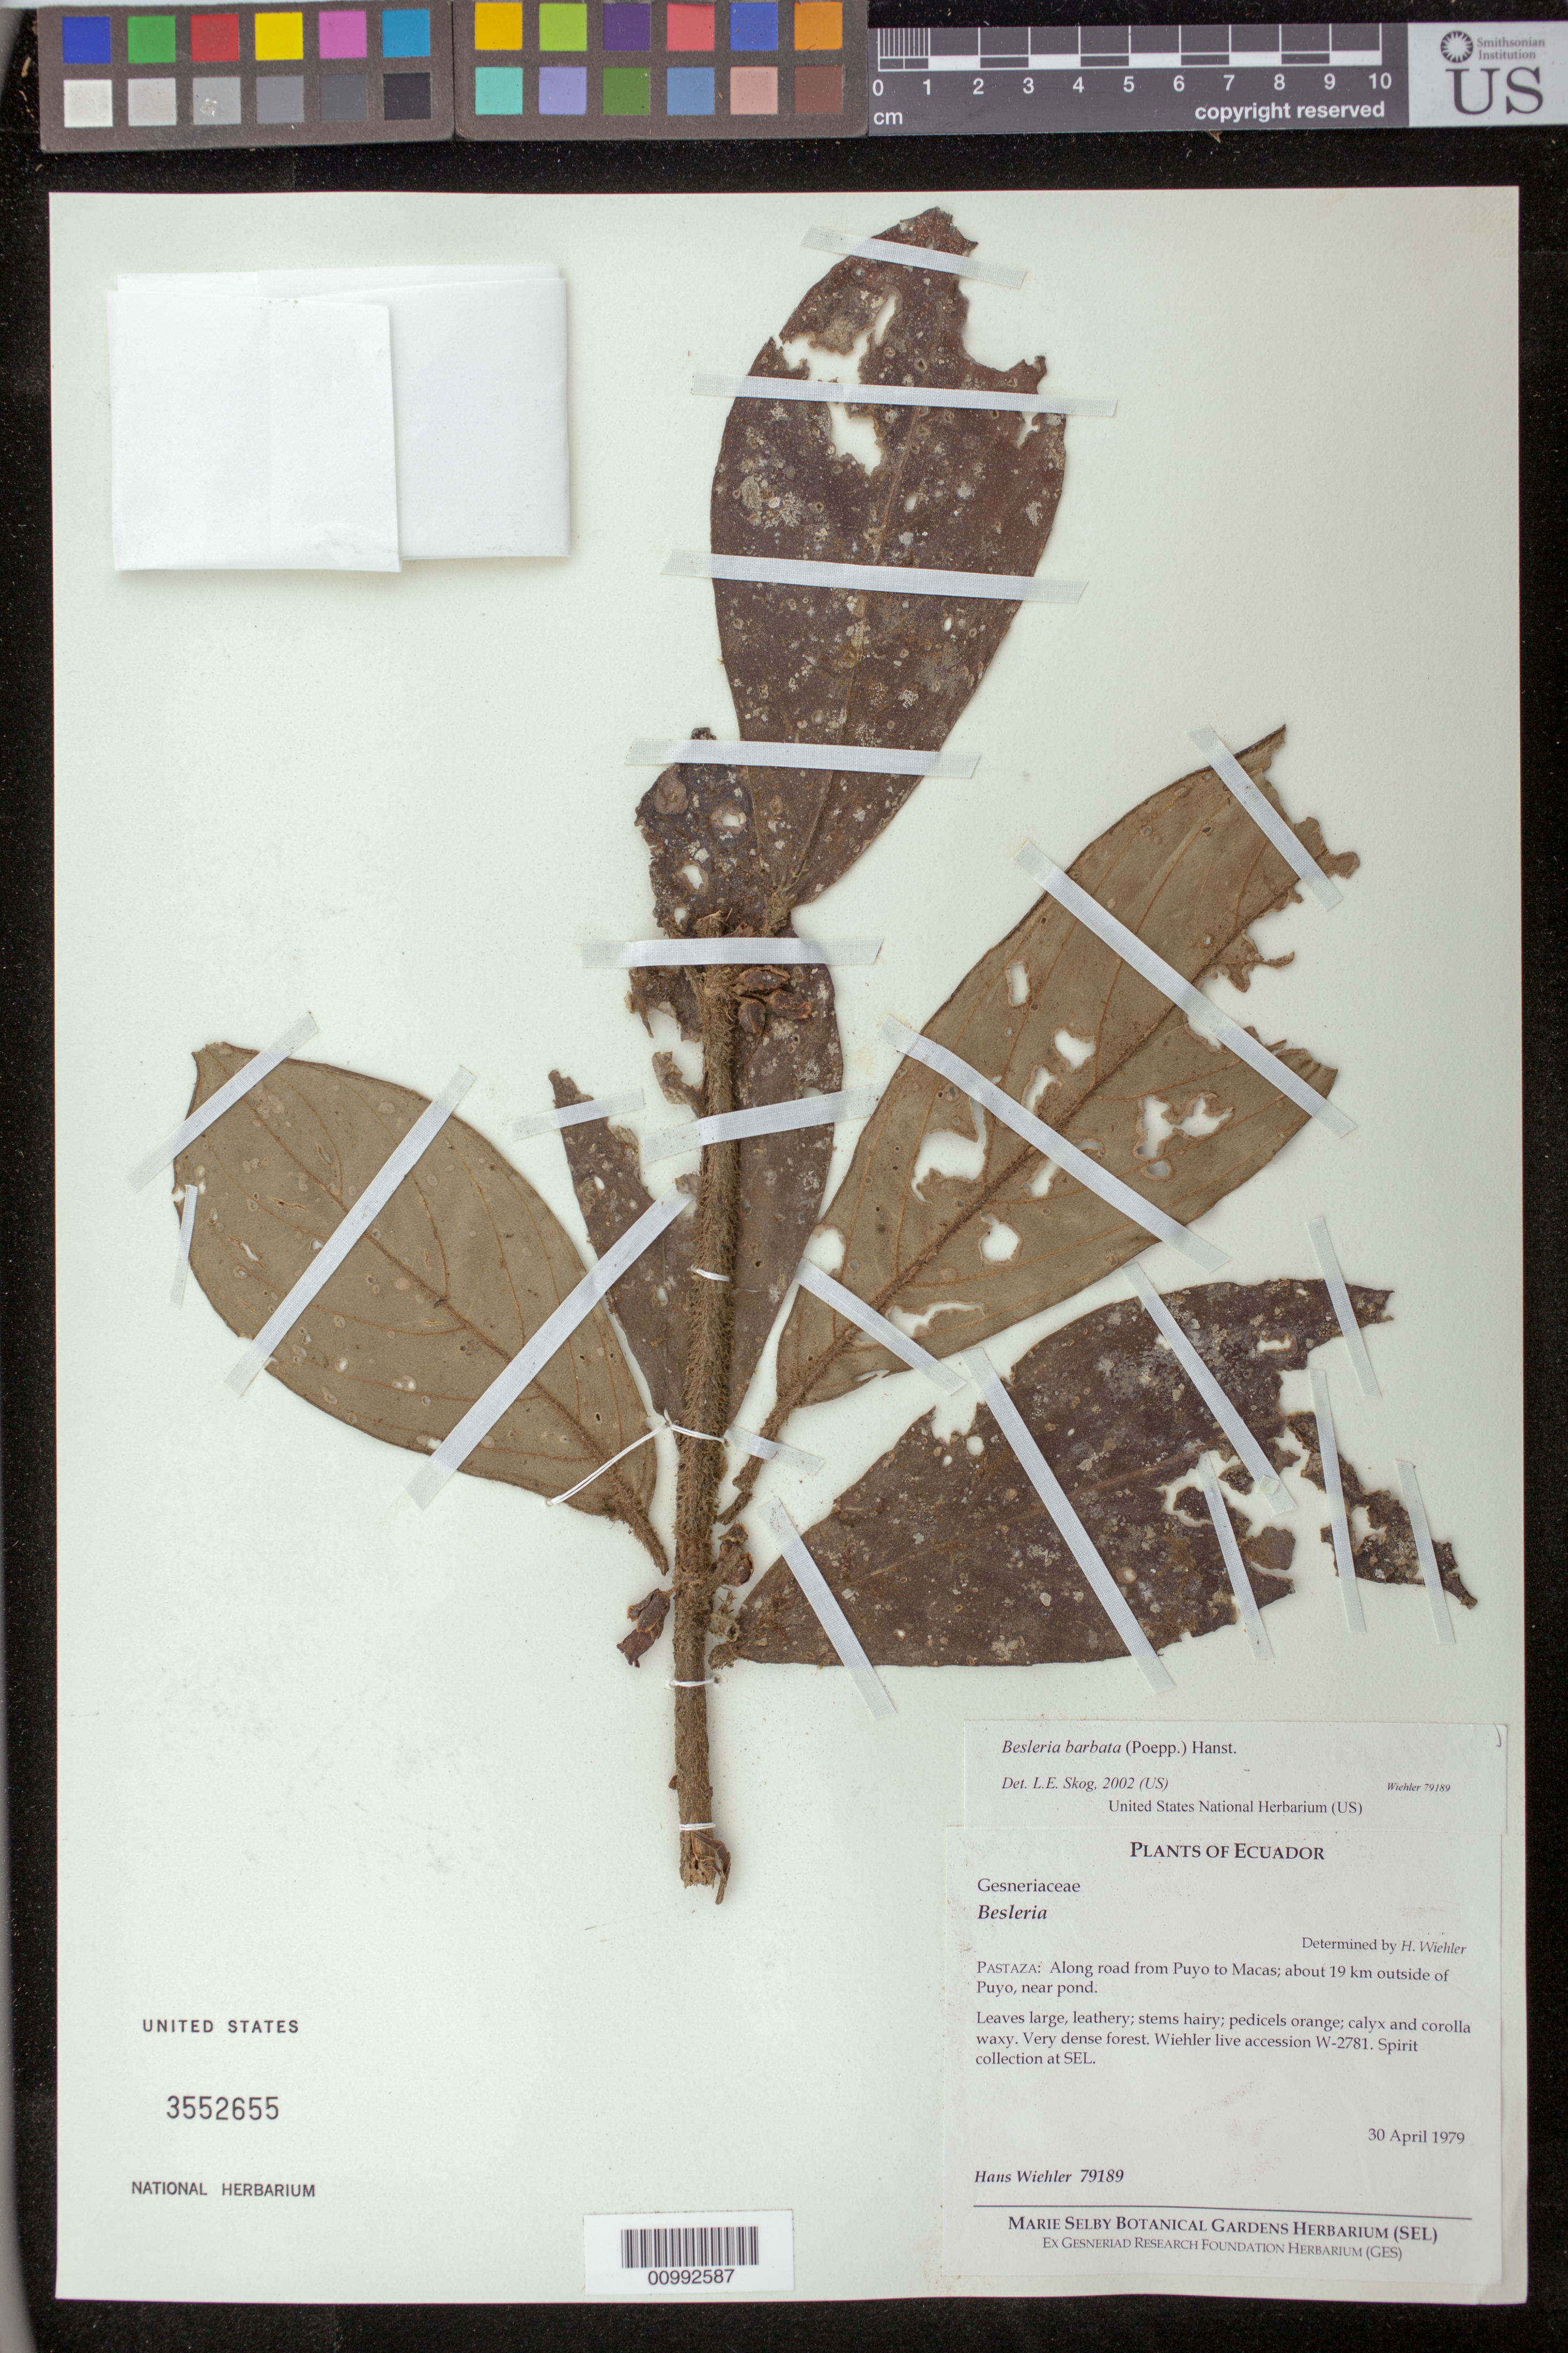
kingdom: Plantae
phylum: Tracheophyta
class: Magnoliopsida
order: Lamiales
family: Gesneriaceae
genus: Besleria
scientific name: Besleria barbata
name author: (Poepp.) Hanst.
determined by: Skog, Laurence E.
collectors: H. J. Wiehler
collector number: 79189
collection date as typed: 30 Apr 1979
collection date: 1979-04-30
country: Ecuador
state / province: Pastaza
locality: Pastaza: along road from Puyo to Macas; about 19 km outside of Puyo, near pond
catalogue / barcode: US 3552655